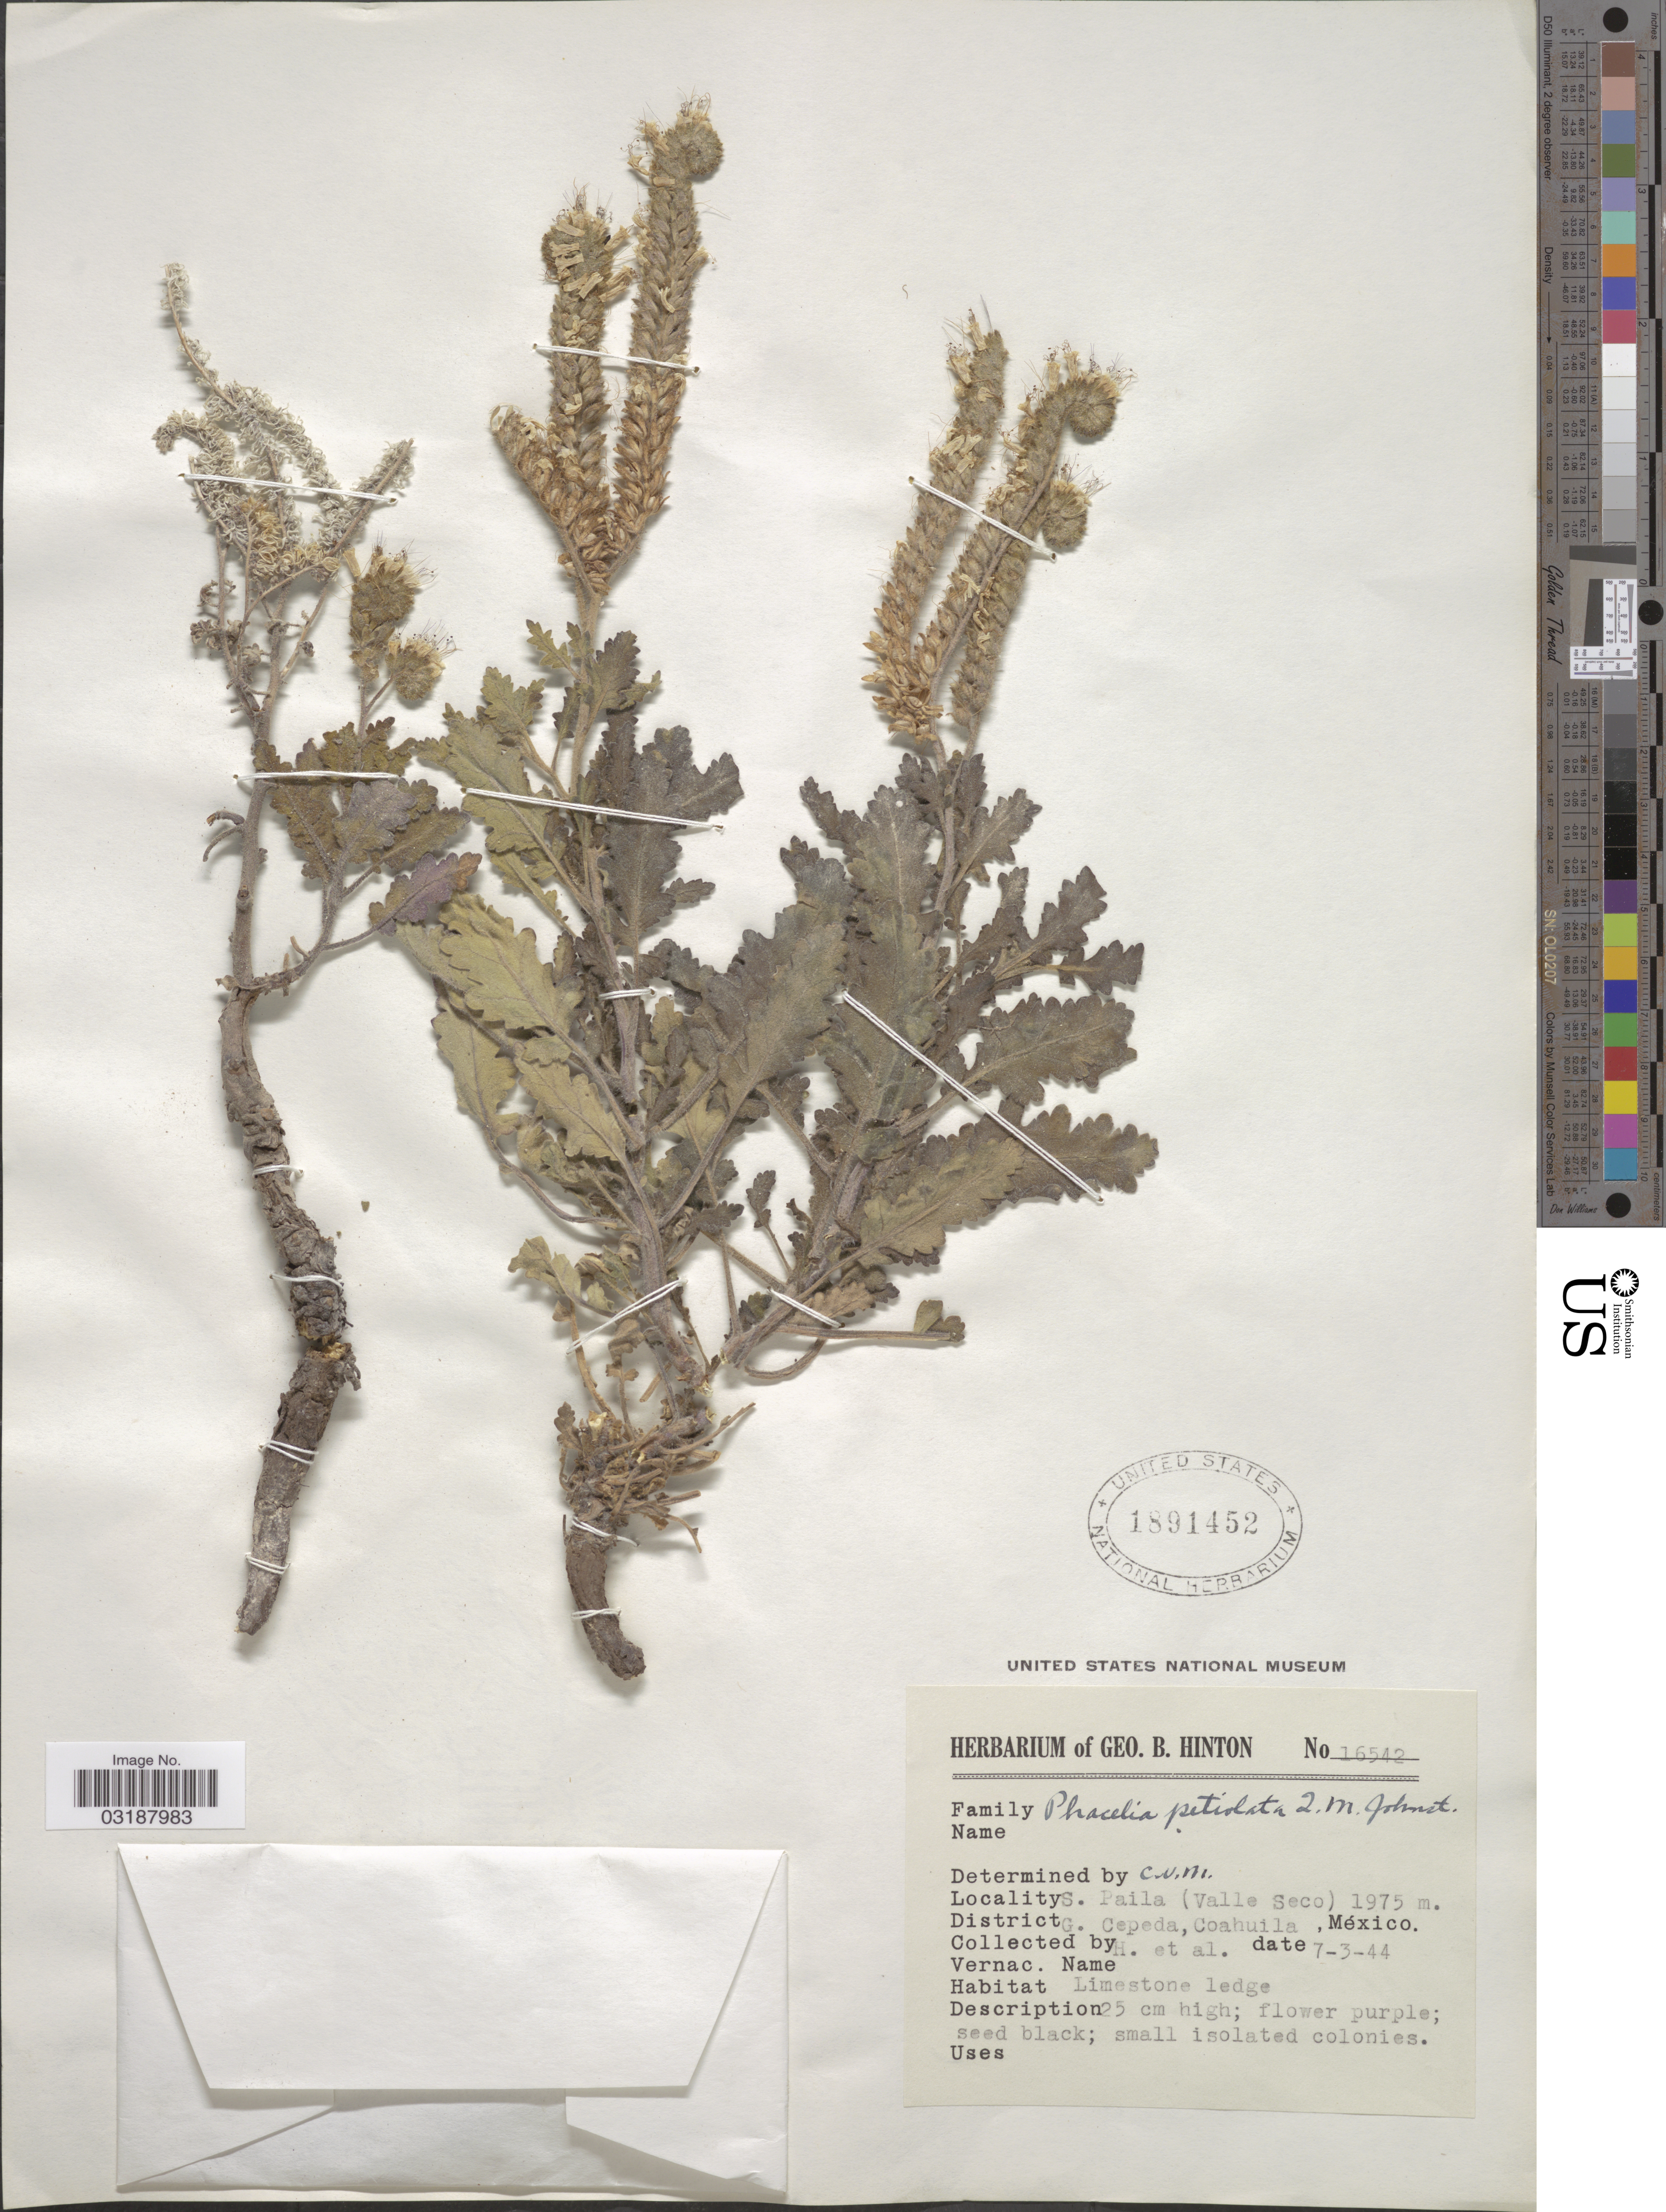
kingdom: Plantae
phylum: Tracheophyta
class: Magnoliopsida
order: Boraginales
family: Hydrophyllaceae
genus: Phacelia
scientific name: Phacelia petiolata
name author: I.M. Johnst.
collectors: G. B. Hinton & et al.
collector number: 16542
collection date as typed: Transcribed d/m/y: 7/3/44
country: Mexico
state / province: Coahuila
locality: S. Paila (Valle Seco), District G. Cepeda, Coahuila.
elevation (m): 1975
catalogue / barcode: US 1891452